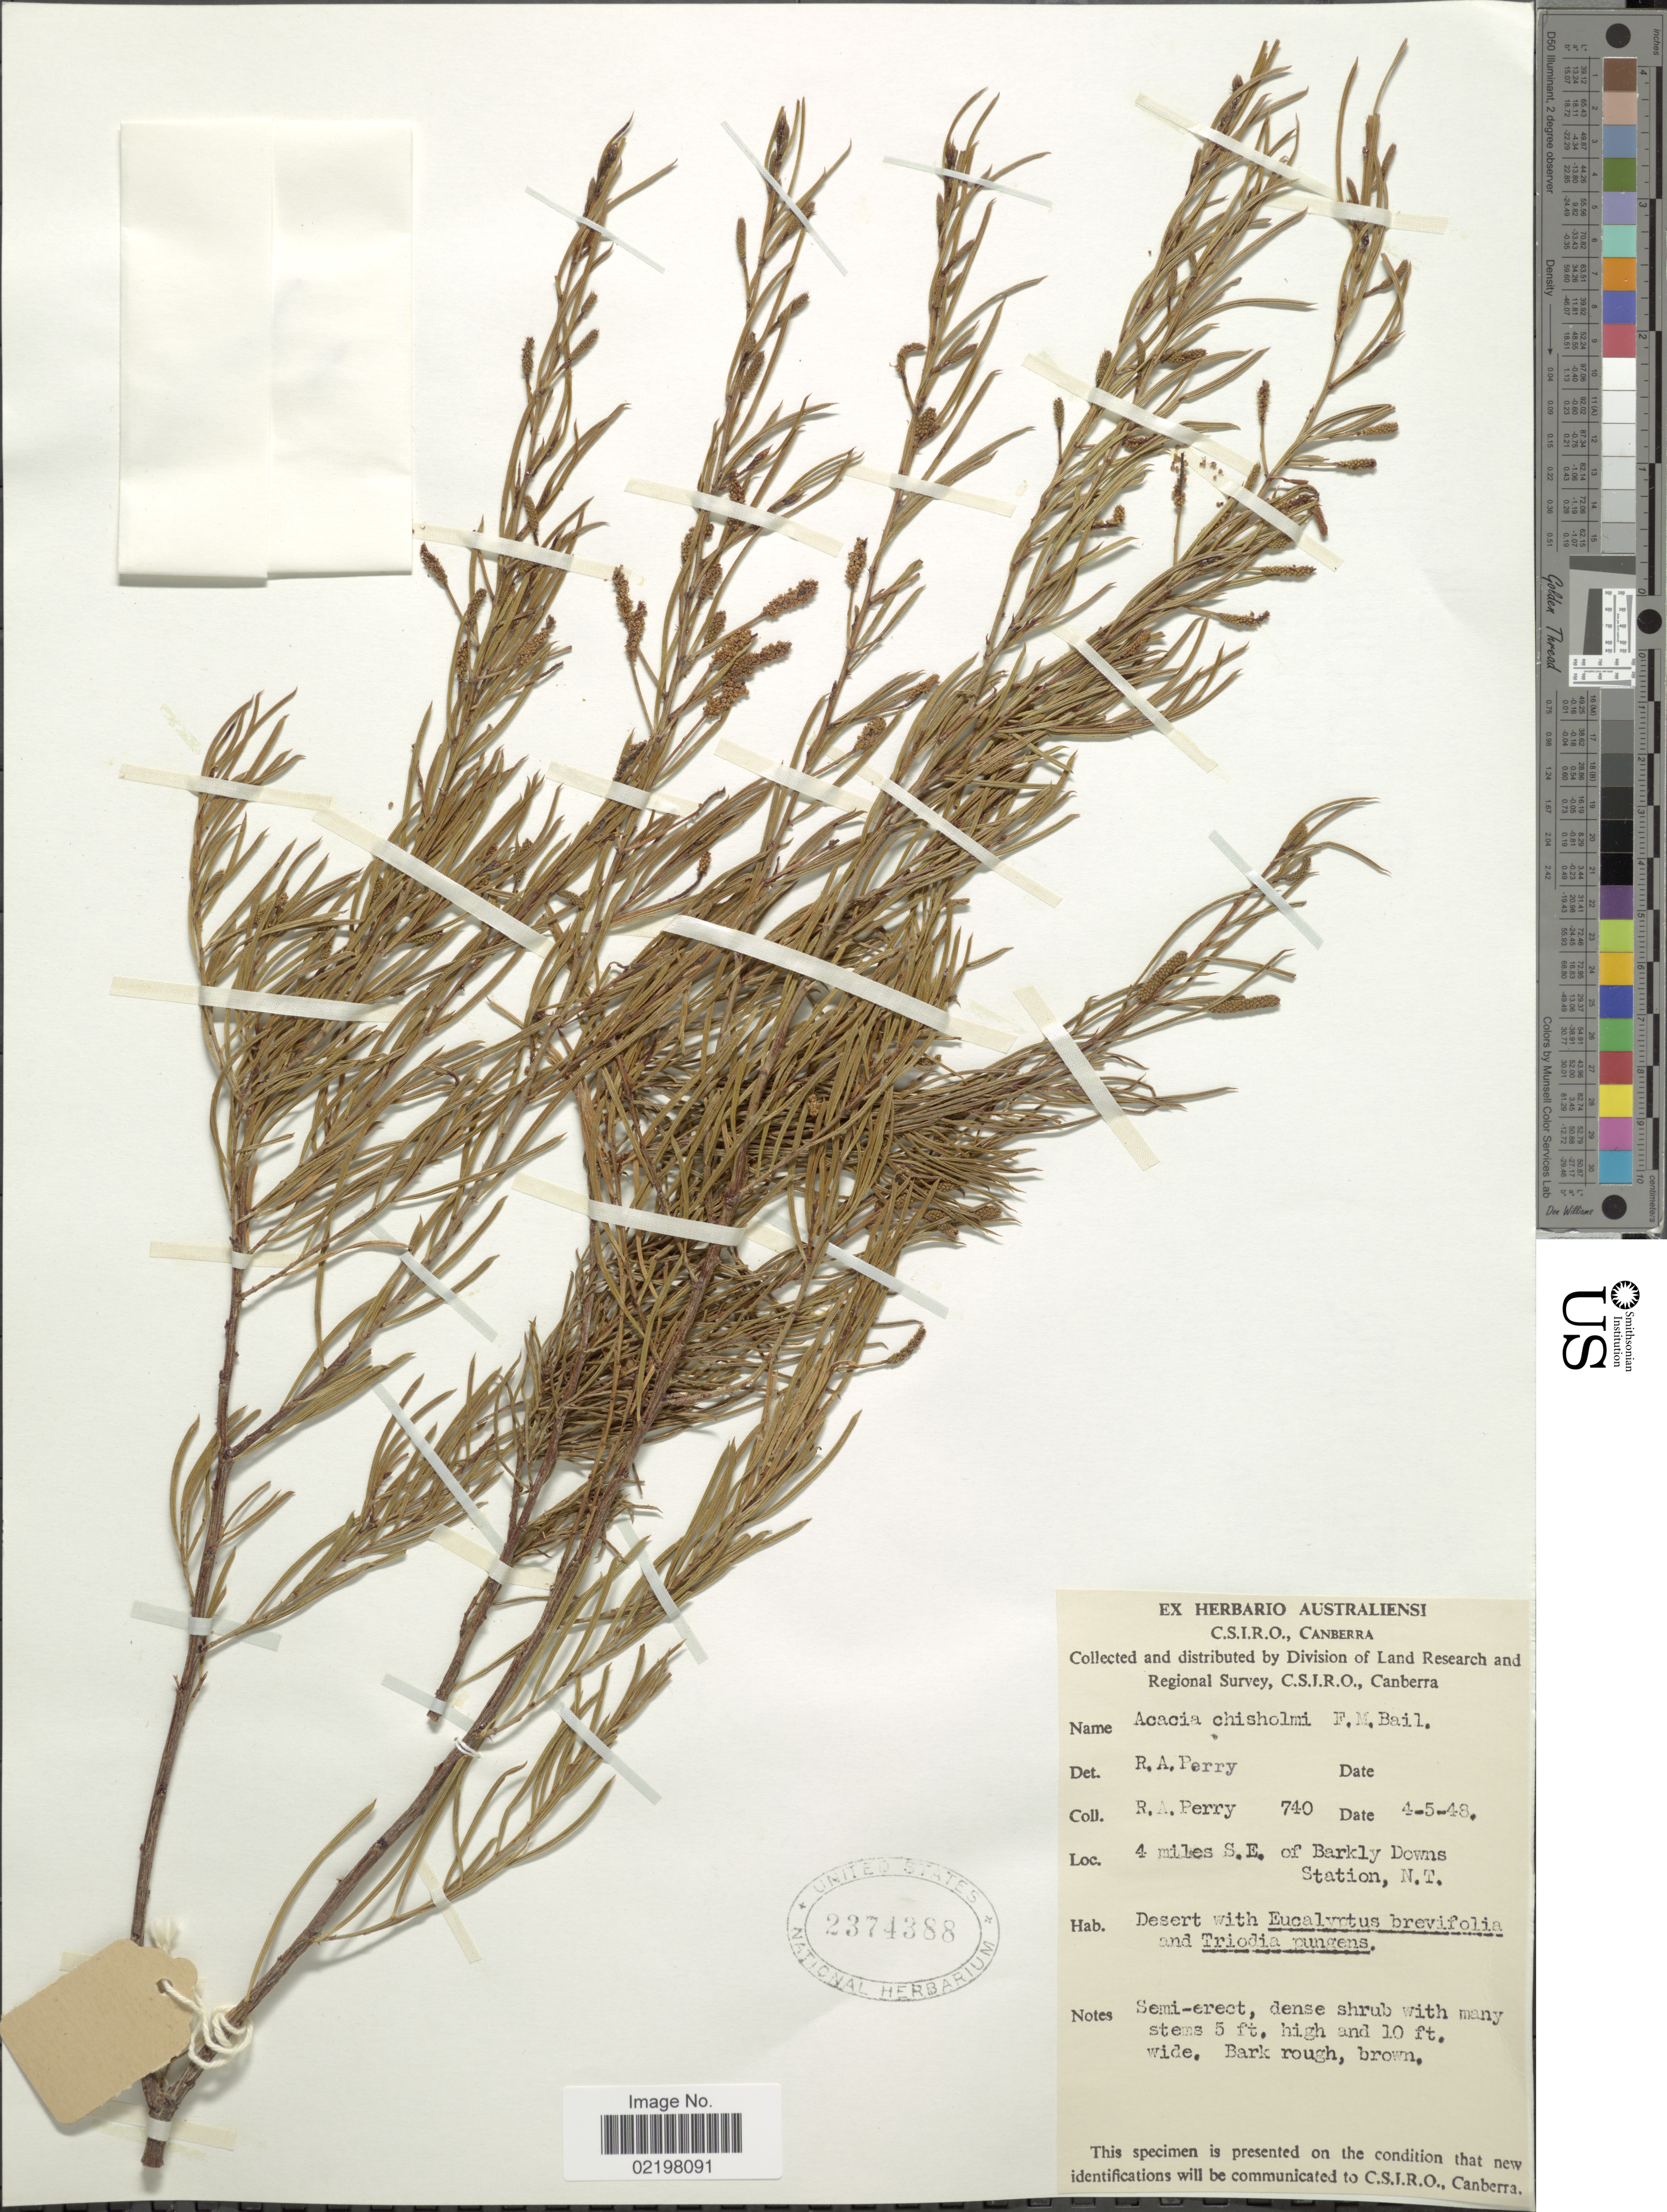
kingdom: Plantae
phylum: Tracheophyta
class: Magnoliopsida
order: Fabales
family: Fabaceae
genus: Acacia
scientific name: Acacia chisholmii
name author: F.M. Bailey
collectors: Perry, R. A.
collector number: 740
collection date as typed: Transcribed d/m/y: 4/5/48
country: Australia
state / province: Northern Territory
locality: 4 miles S.E. of Barkly Downs Station, N.T.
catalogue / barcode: US 2374388